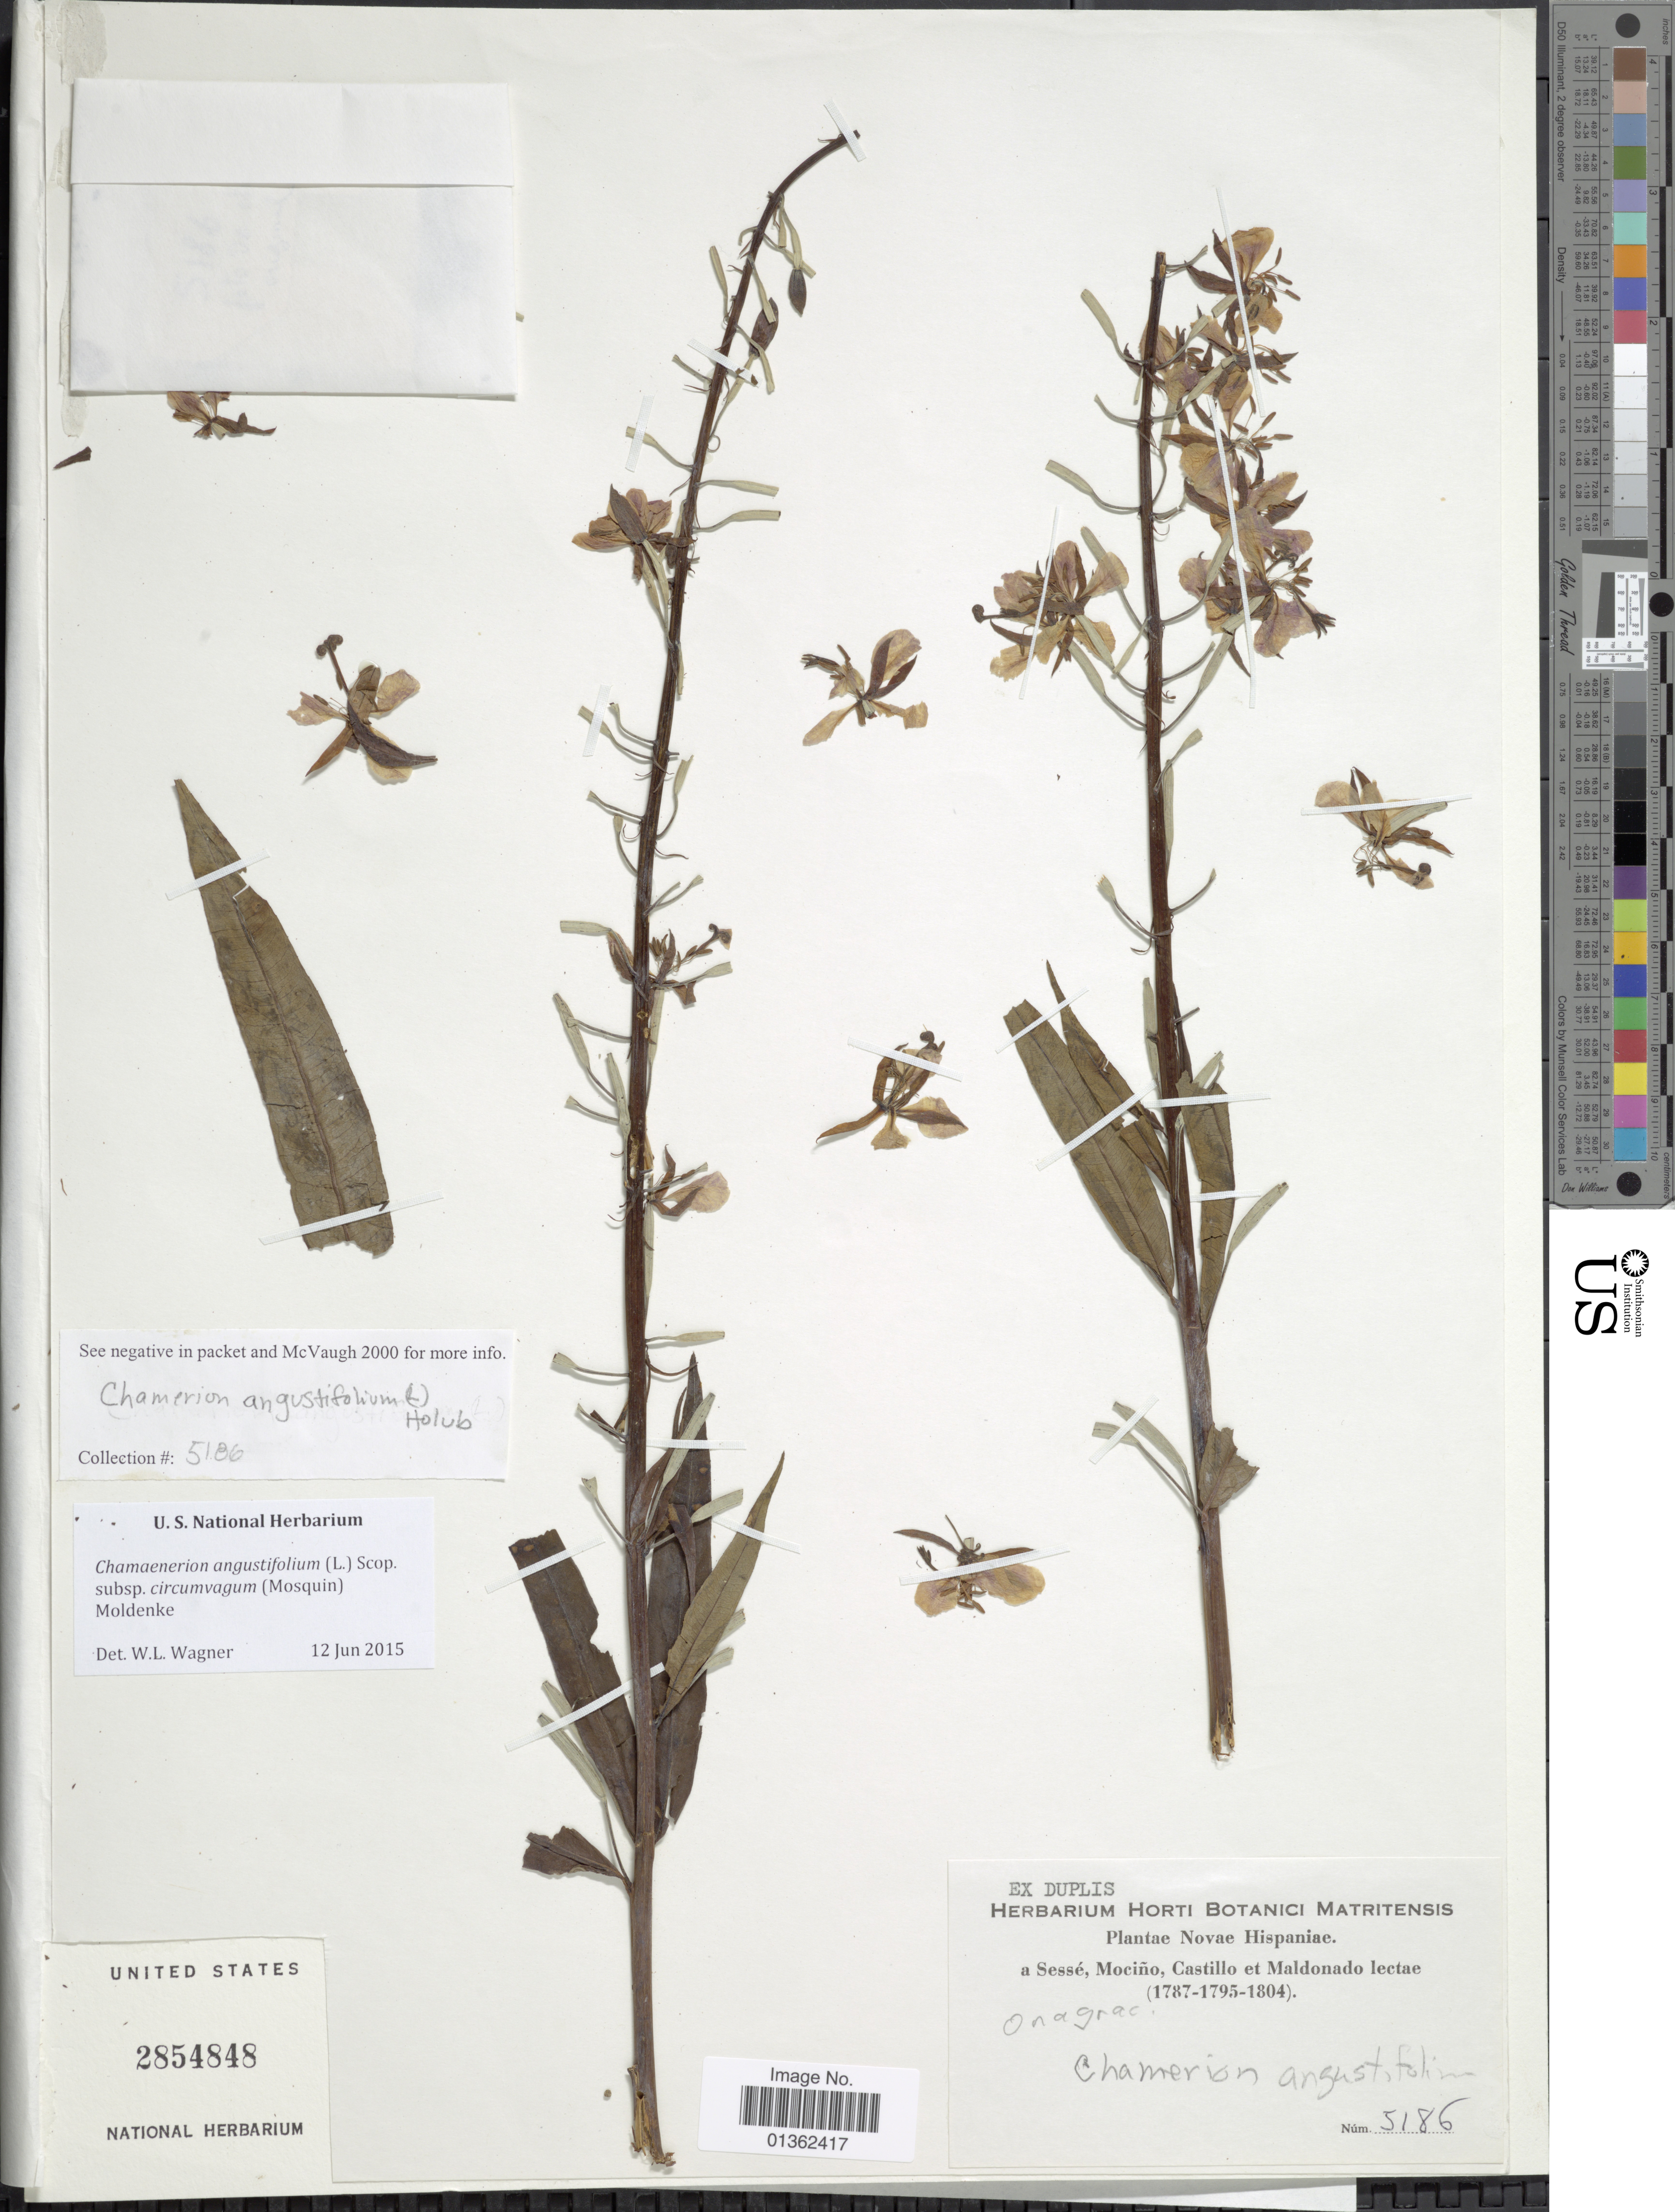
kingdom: Plantae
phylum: Tracheophyta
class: Magnoliopsida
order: Myrtales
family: Onagraceae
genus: Chamaenerion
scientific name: Chamaenerion angustifolium subsp. circumvagum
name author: (Mosquin) Moldenke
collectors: Sessé, --, Mociño, Castillo, -- & Maldonado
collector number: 5186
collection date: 1787/1804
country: Spain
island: Canary Is.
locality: Novae Hispaniae.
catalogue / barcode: US 2854848